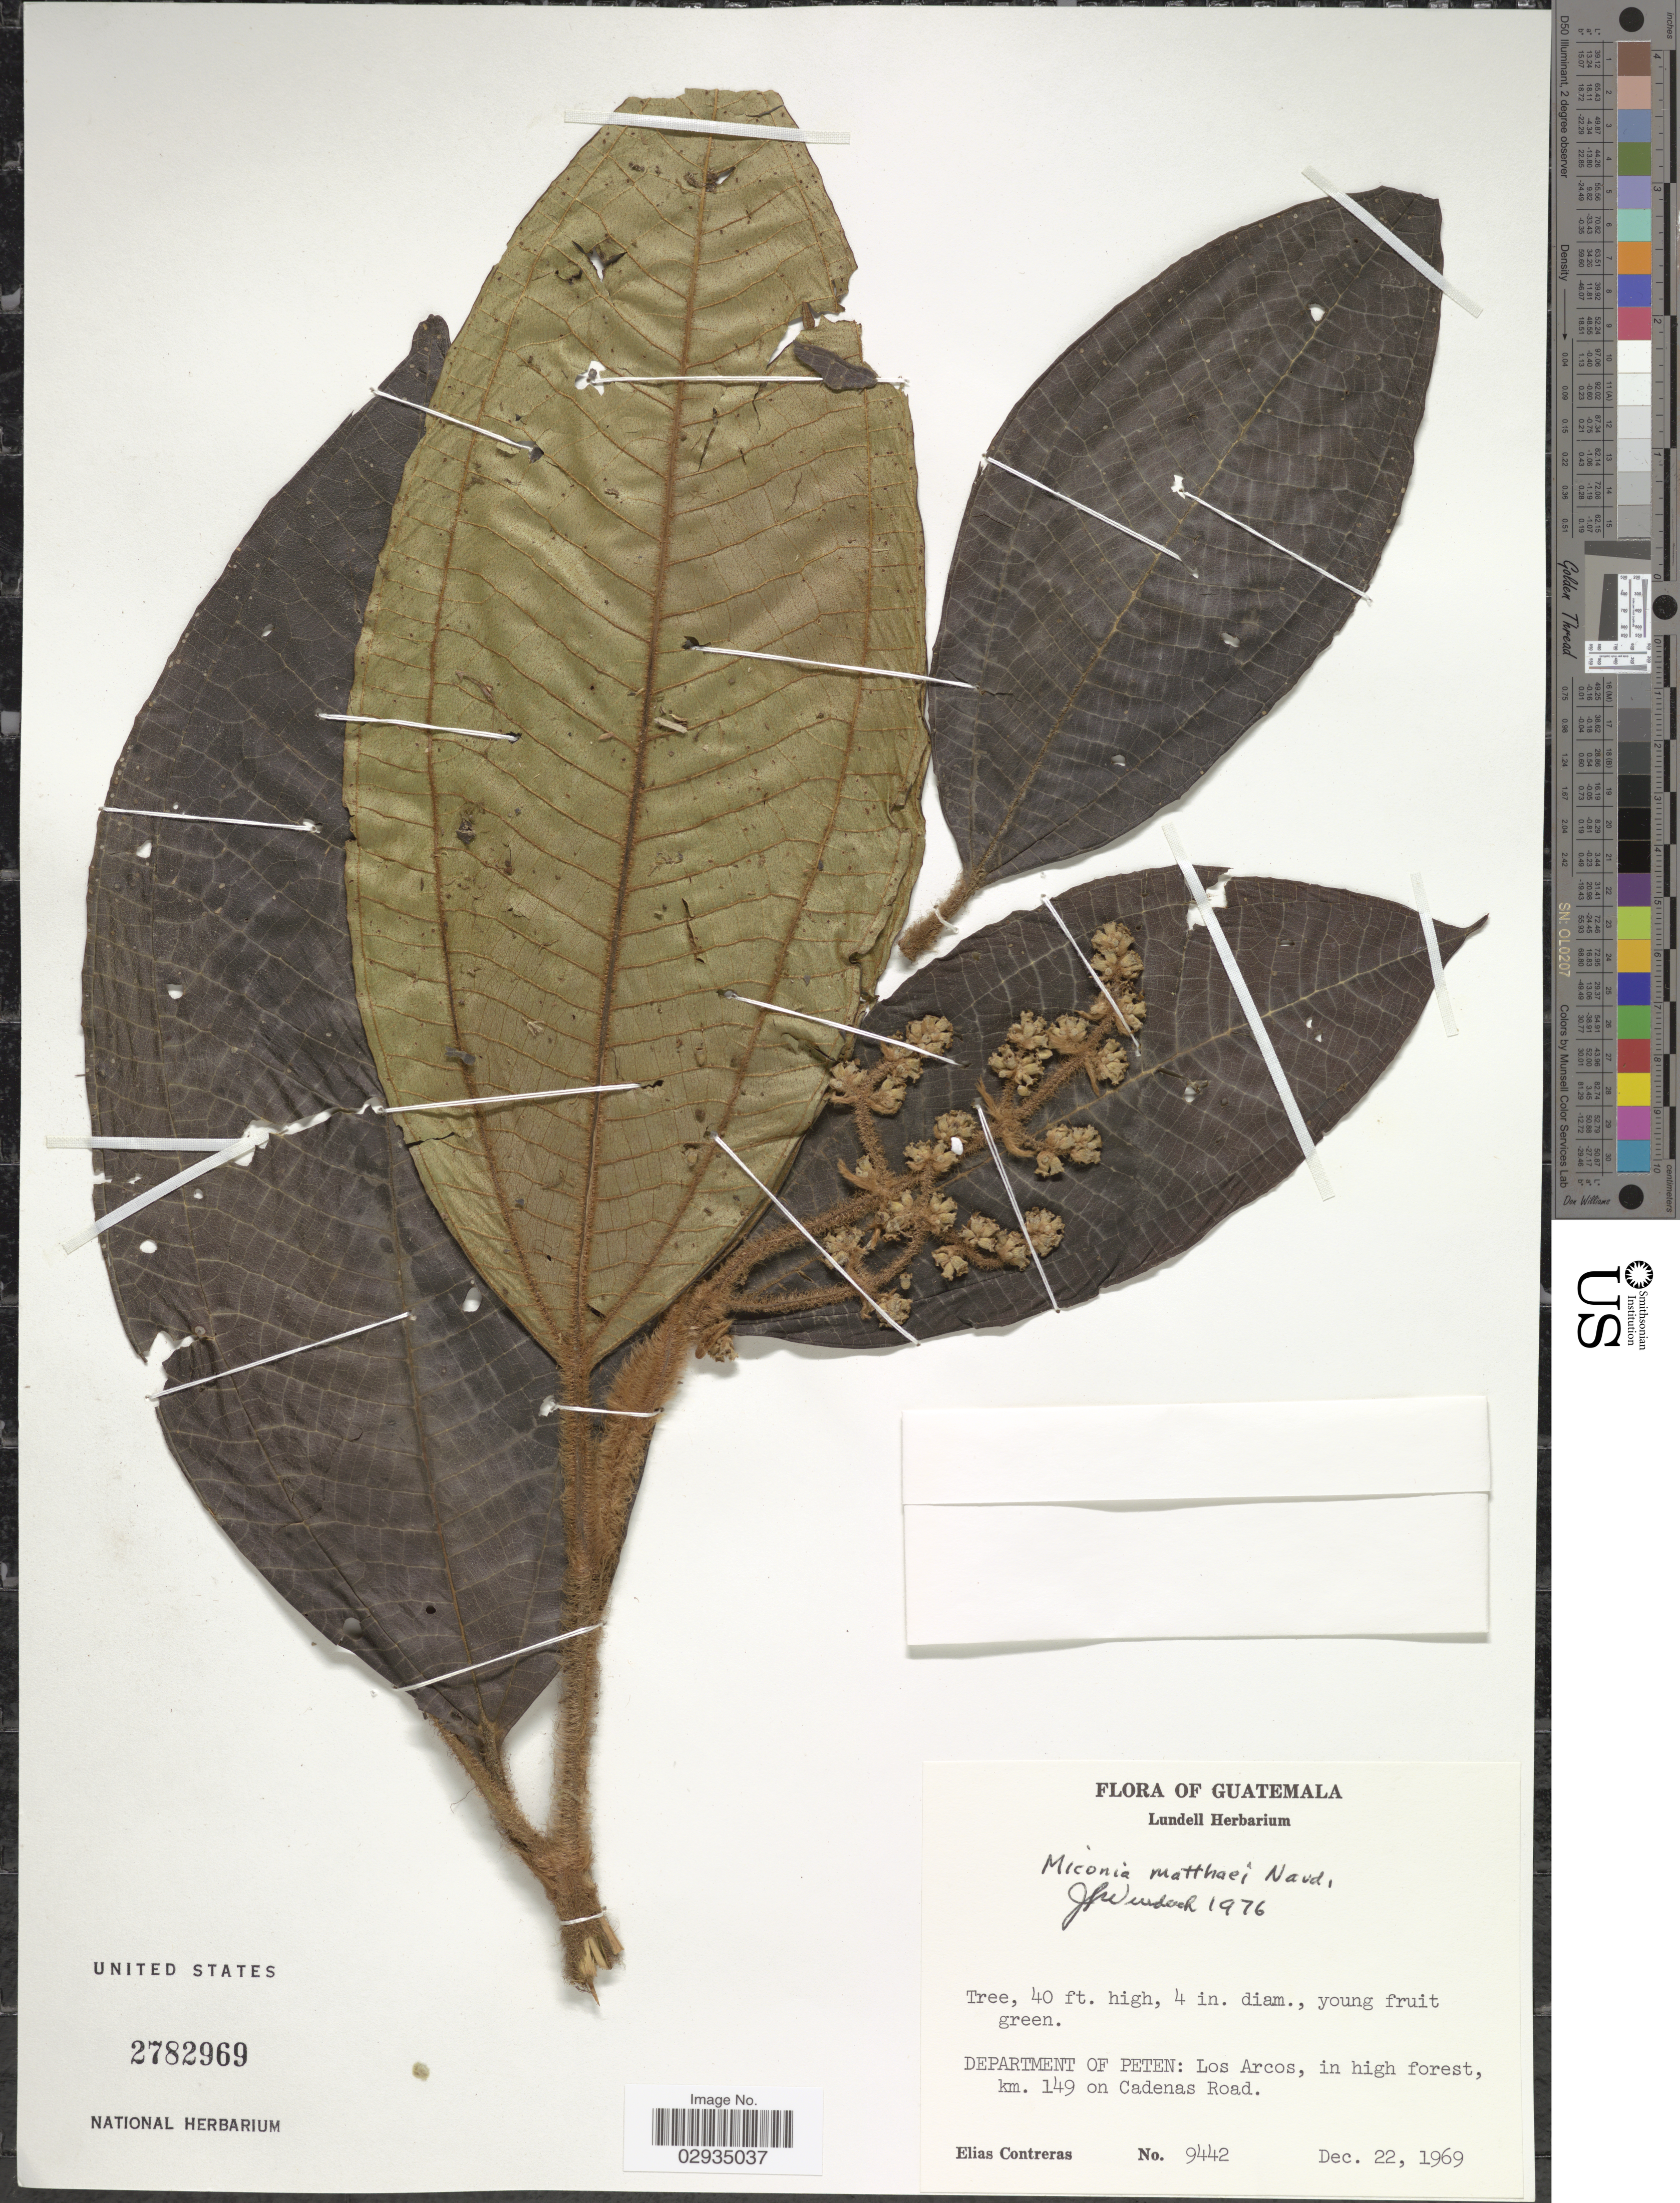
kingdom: Plantae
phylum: Tracheophyta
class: Magnoliopsida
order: Myrtales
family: Melastomataceae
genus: Miconia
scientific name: Miconia matthaei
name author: Naudin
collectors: E. Contreras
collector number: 9442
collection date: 1969-12-22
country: Guatemala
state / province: El Petén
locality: Department of Peten: Los Arcos, in high forest, km. 149 on Cadenas Road.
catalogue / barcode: US 2782969